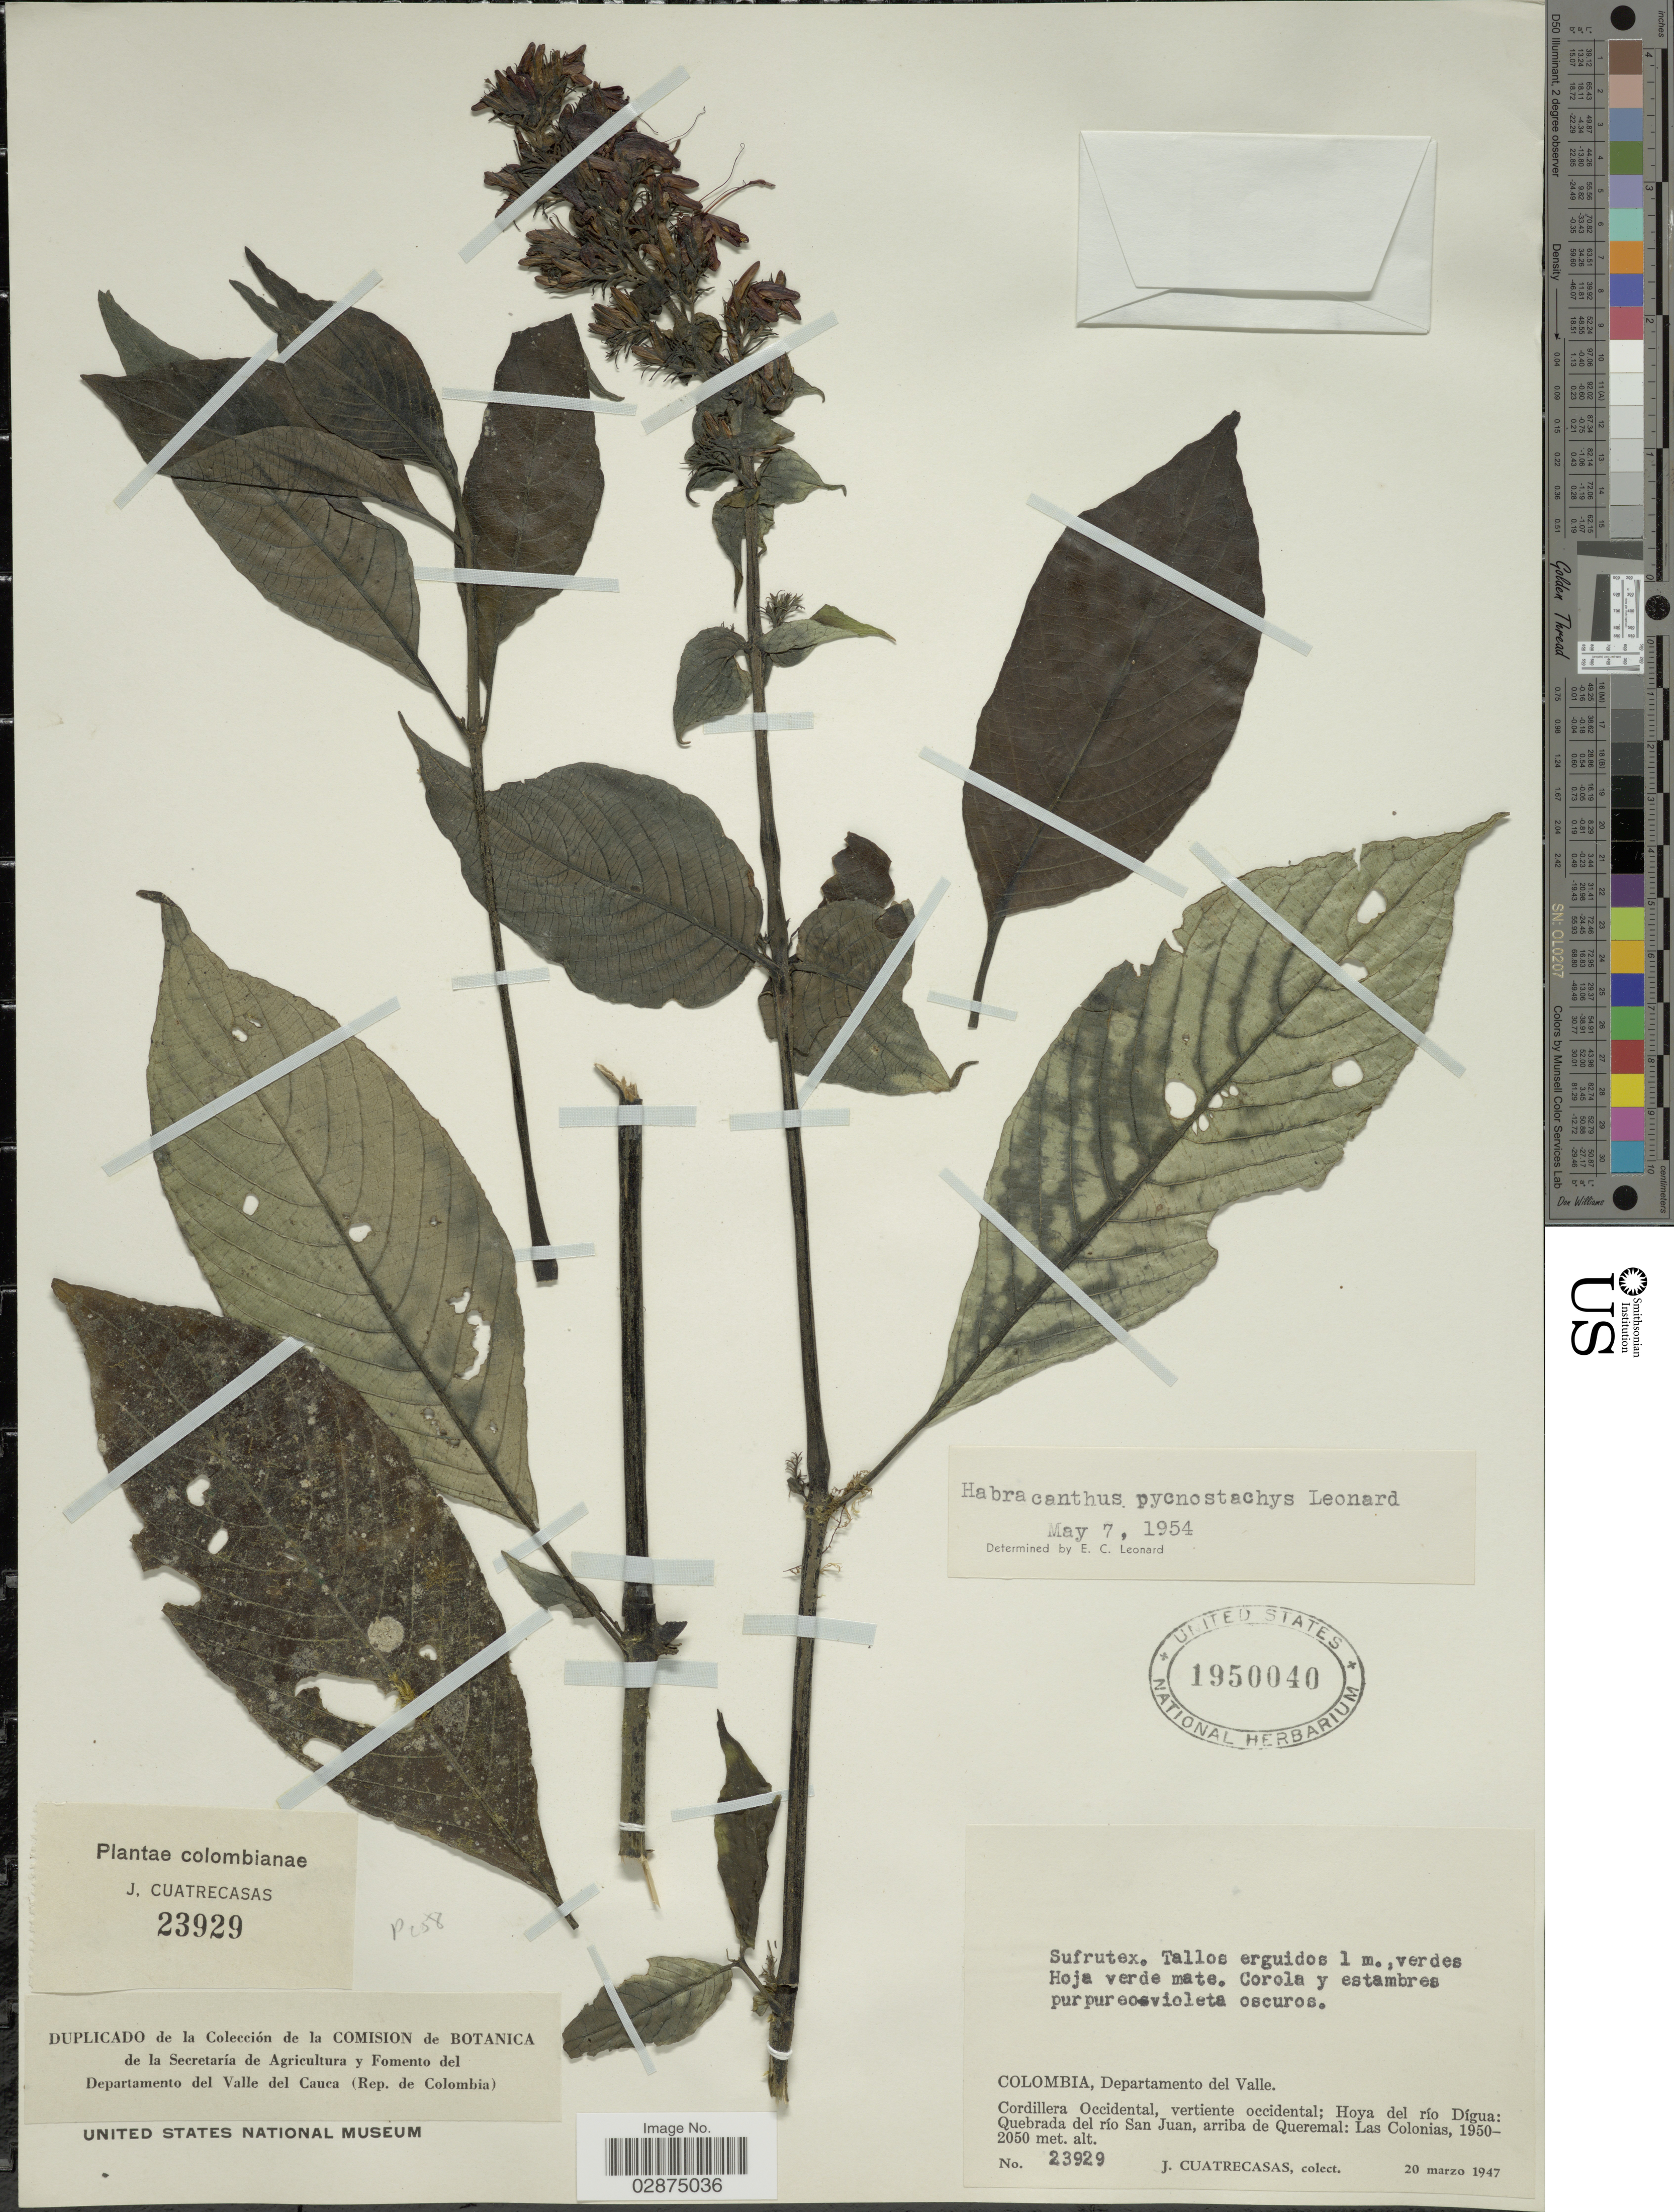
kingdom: Plantae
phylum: Tracheophyta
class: Magnoliopsida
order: Lamiales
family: Acanthaceae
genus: Habracanthus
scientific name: Habracanthus pycnostachys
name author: Leonard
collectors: J. Cuatrecasas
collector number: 23929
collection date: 1947-03-20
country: Colombia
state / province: Valle del Cauca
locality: Departamento del Valle. Cordillera Occidental, vertiente occidental; Hoya del río Dígua: Quebrada del río San Juan, arriba de Queremal: Las Colonias.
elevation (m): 1950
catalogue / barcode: US 1950040